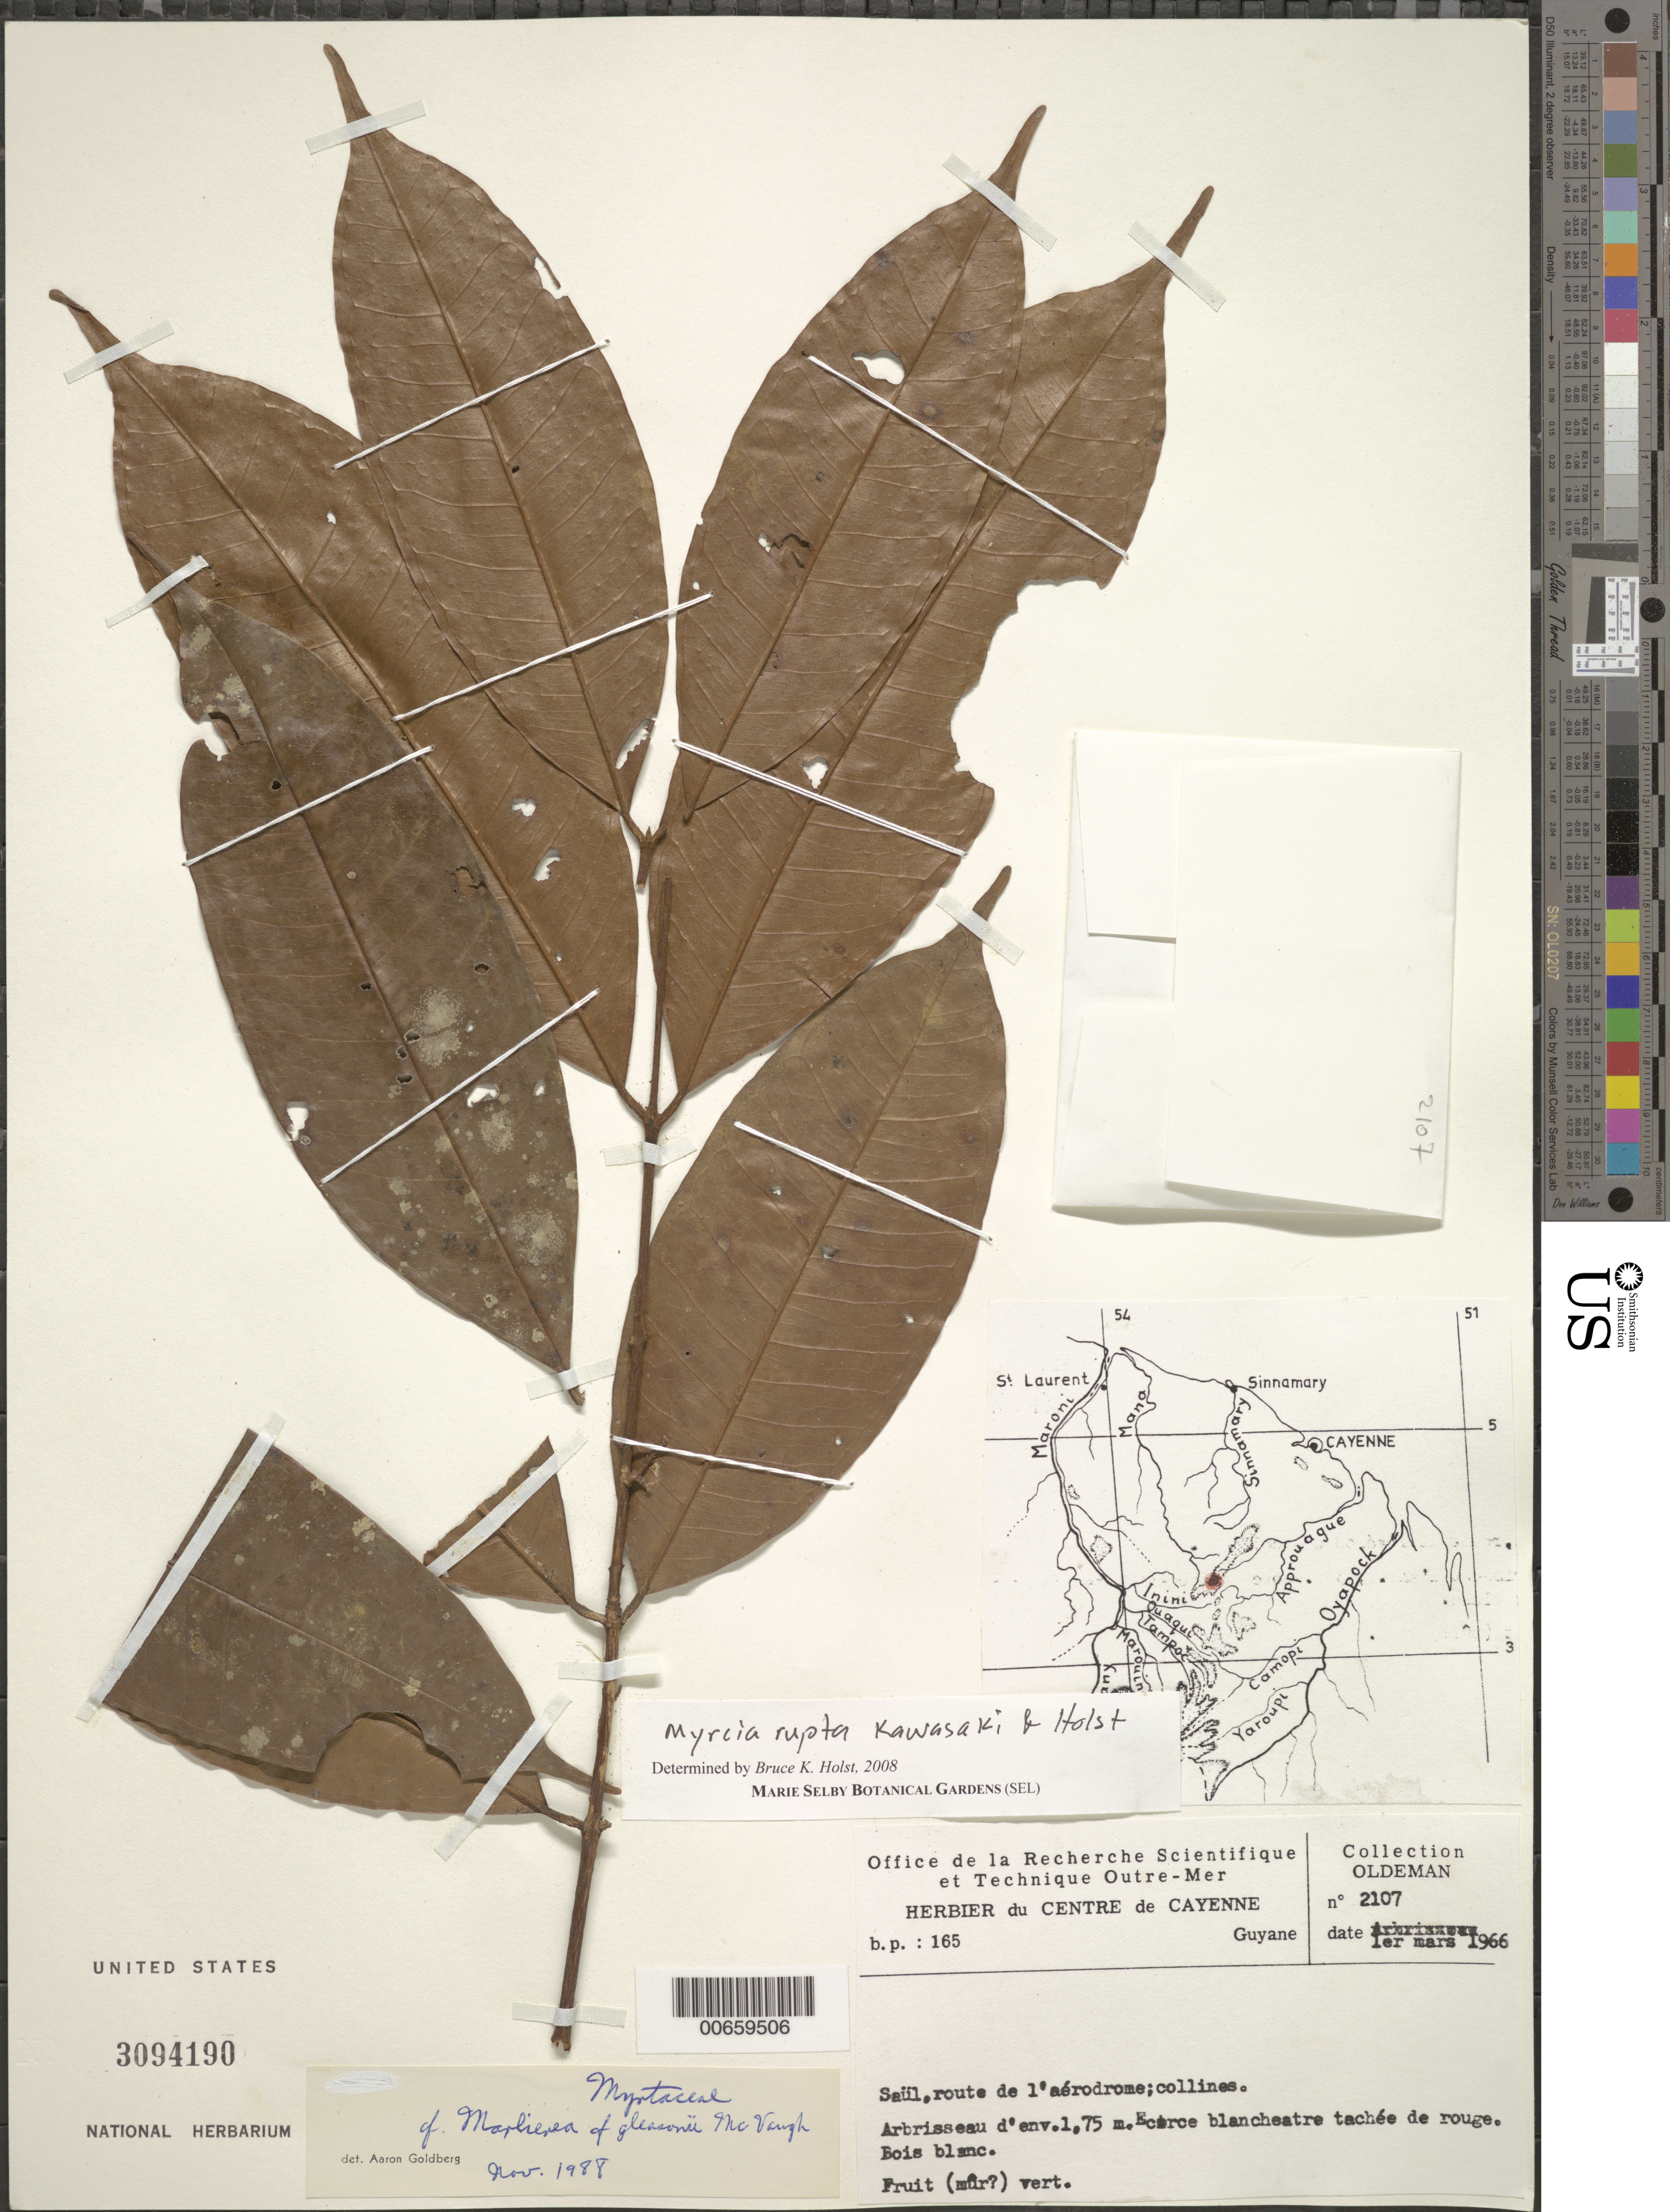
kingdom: Plantae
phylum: Tracheophyta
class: Magnoliopsida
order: Myrtales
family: Myrtaceae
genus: Marlierea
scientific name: Marlierea rupta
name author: B. Holst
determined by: Holst, Bruce K.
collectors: R. Oldeman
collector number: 2107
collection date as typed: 1-Mar-66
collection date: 1966-03-01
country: French Guiana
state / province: Saint-Laurent-du-Maroni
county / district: Saül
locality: Saül, route de l'aérodrome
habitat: Collines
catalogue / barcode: US 3094190